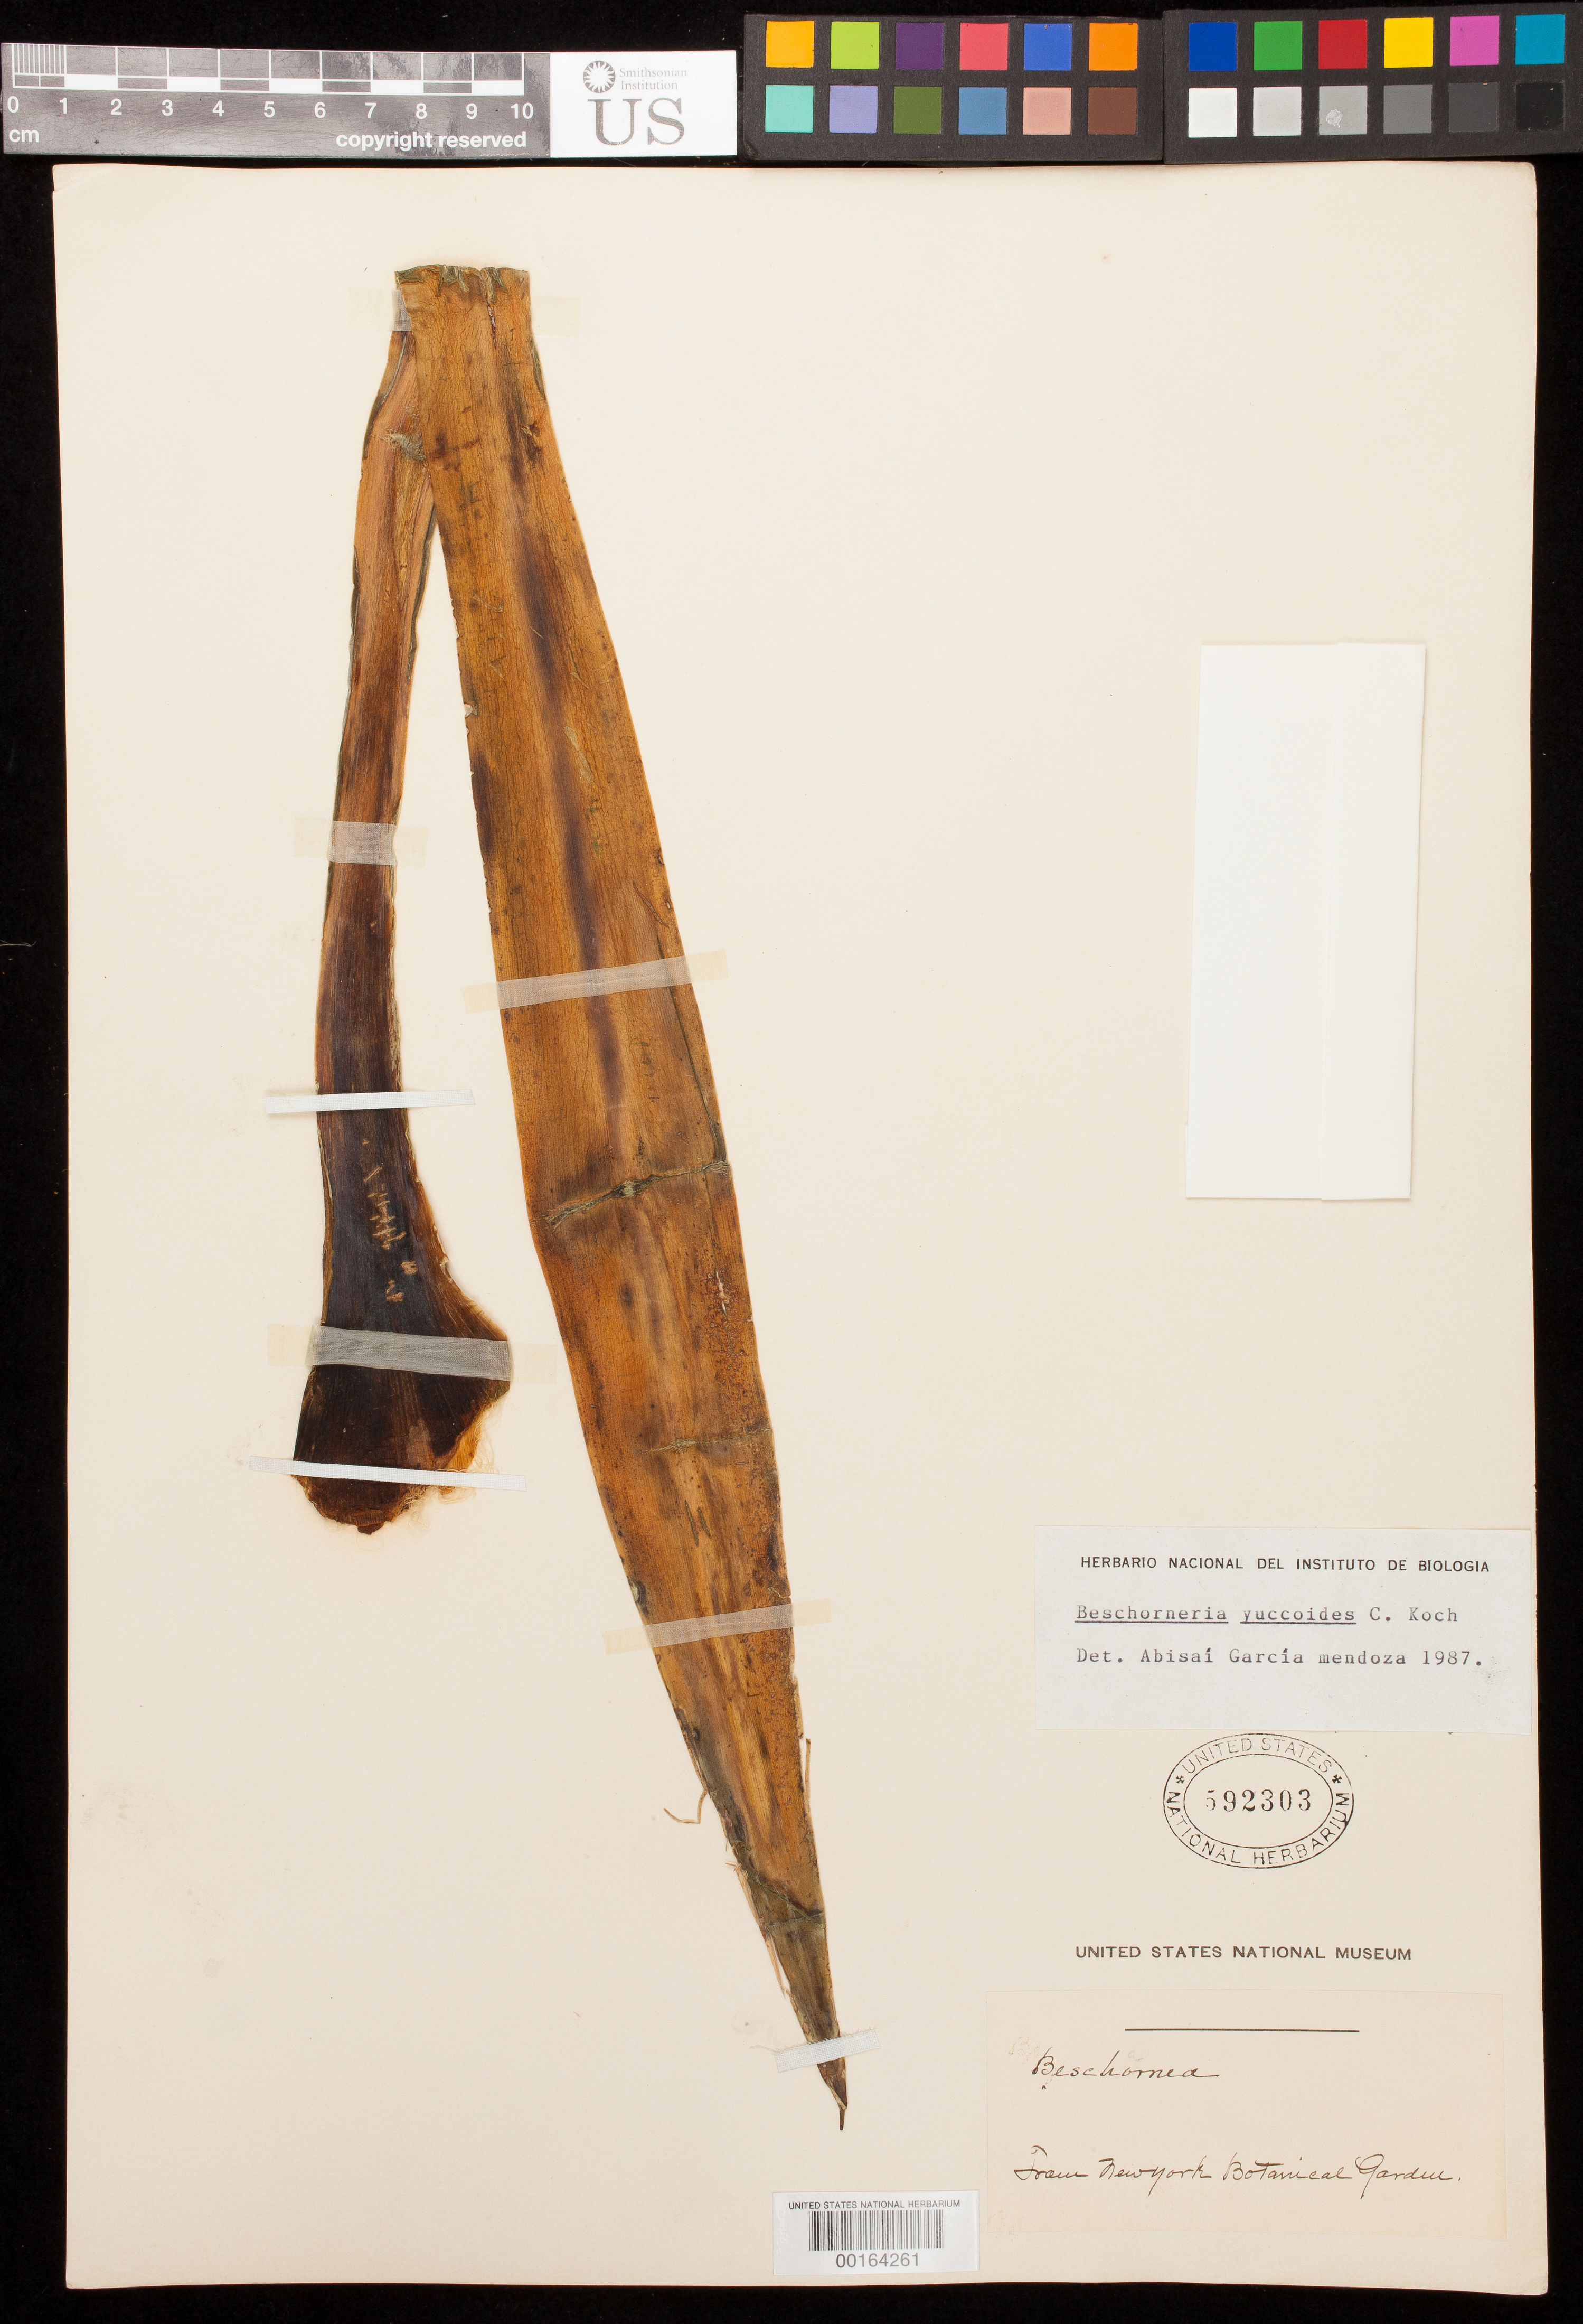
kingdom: Plantae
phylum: Tracheophyta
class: Liliopsida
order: Asparagales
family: Asparagaceae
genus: Beschorneria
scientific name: Beschorneria yuccoides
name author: K. Koch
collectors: J. N. Rose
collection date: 1969-09-27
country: United States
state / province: Florida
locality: Coconut Grove, former home of David Fairchild, the Kampong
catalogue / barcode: US 592303